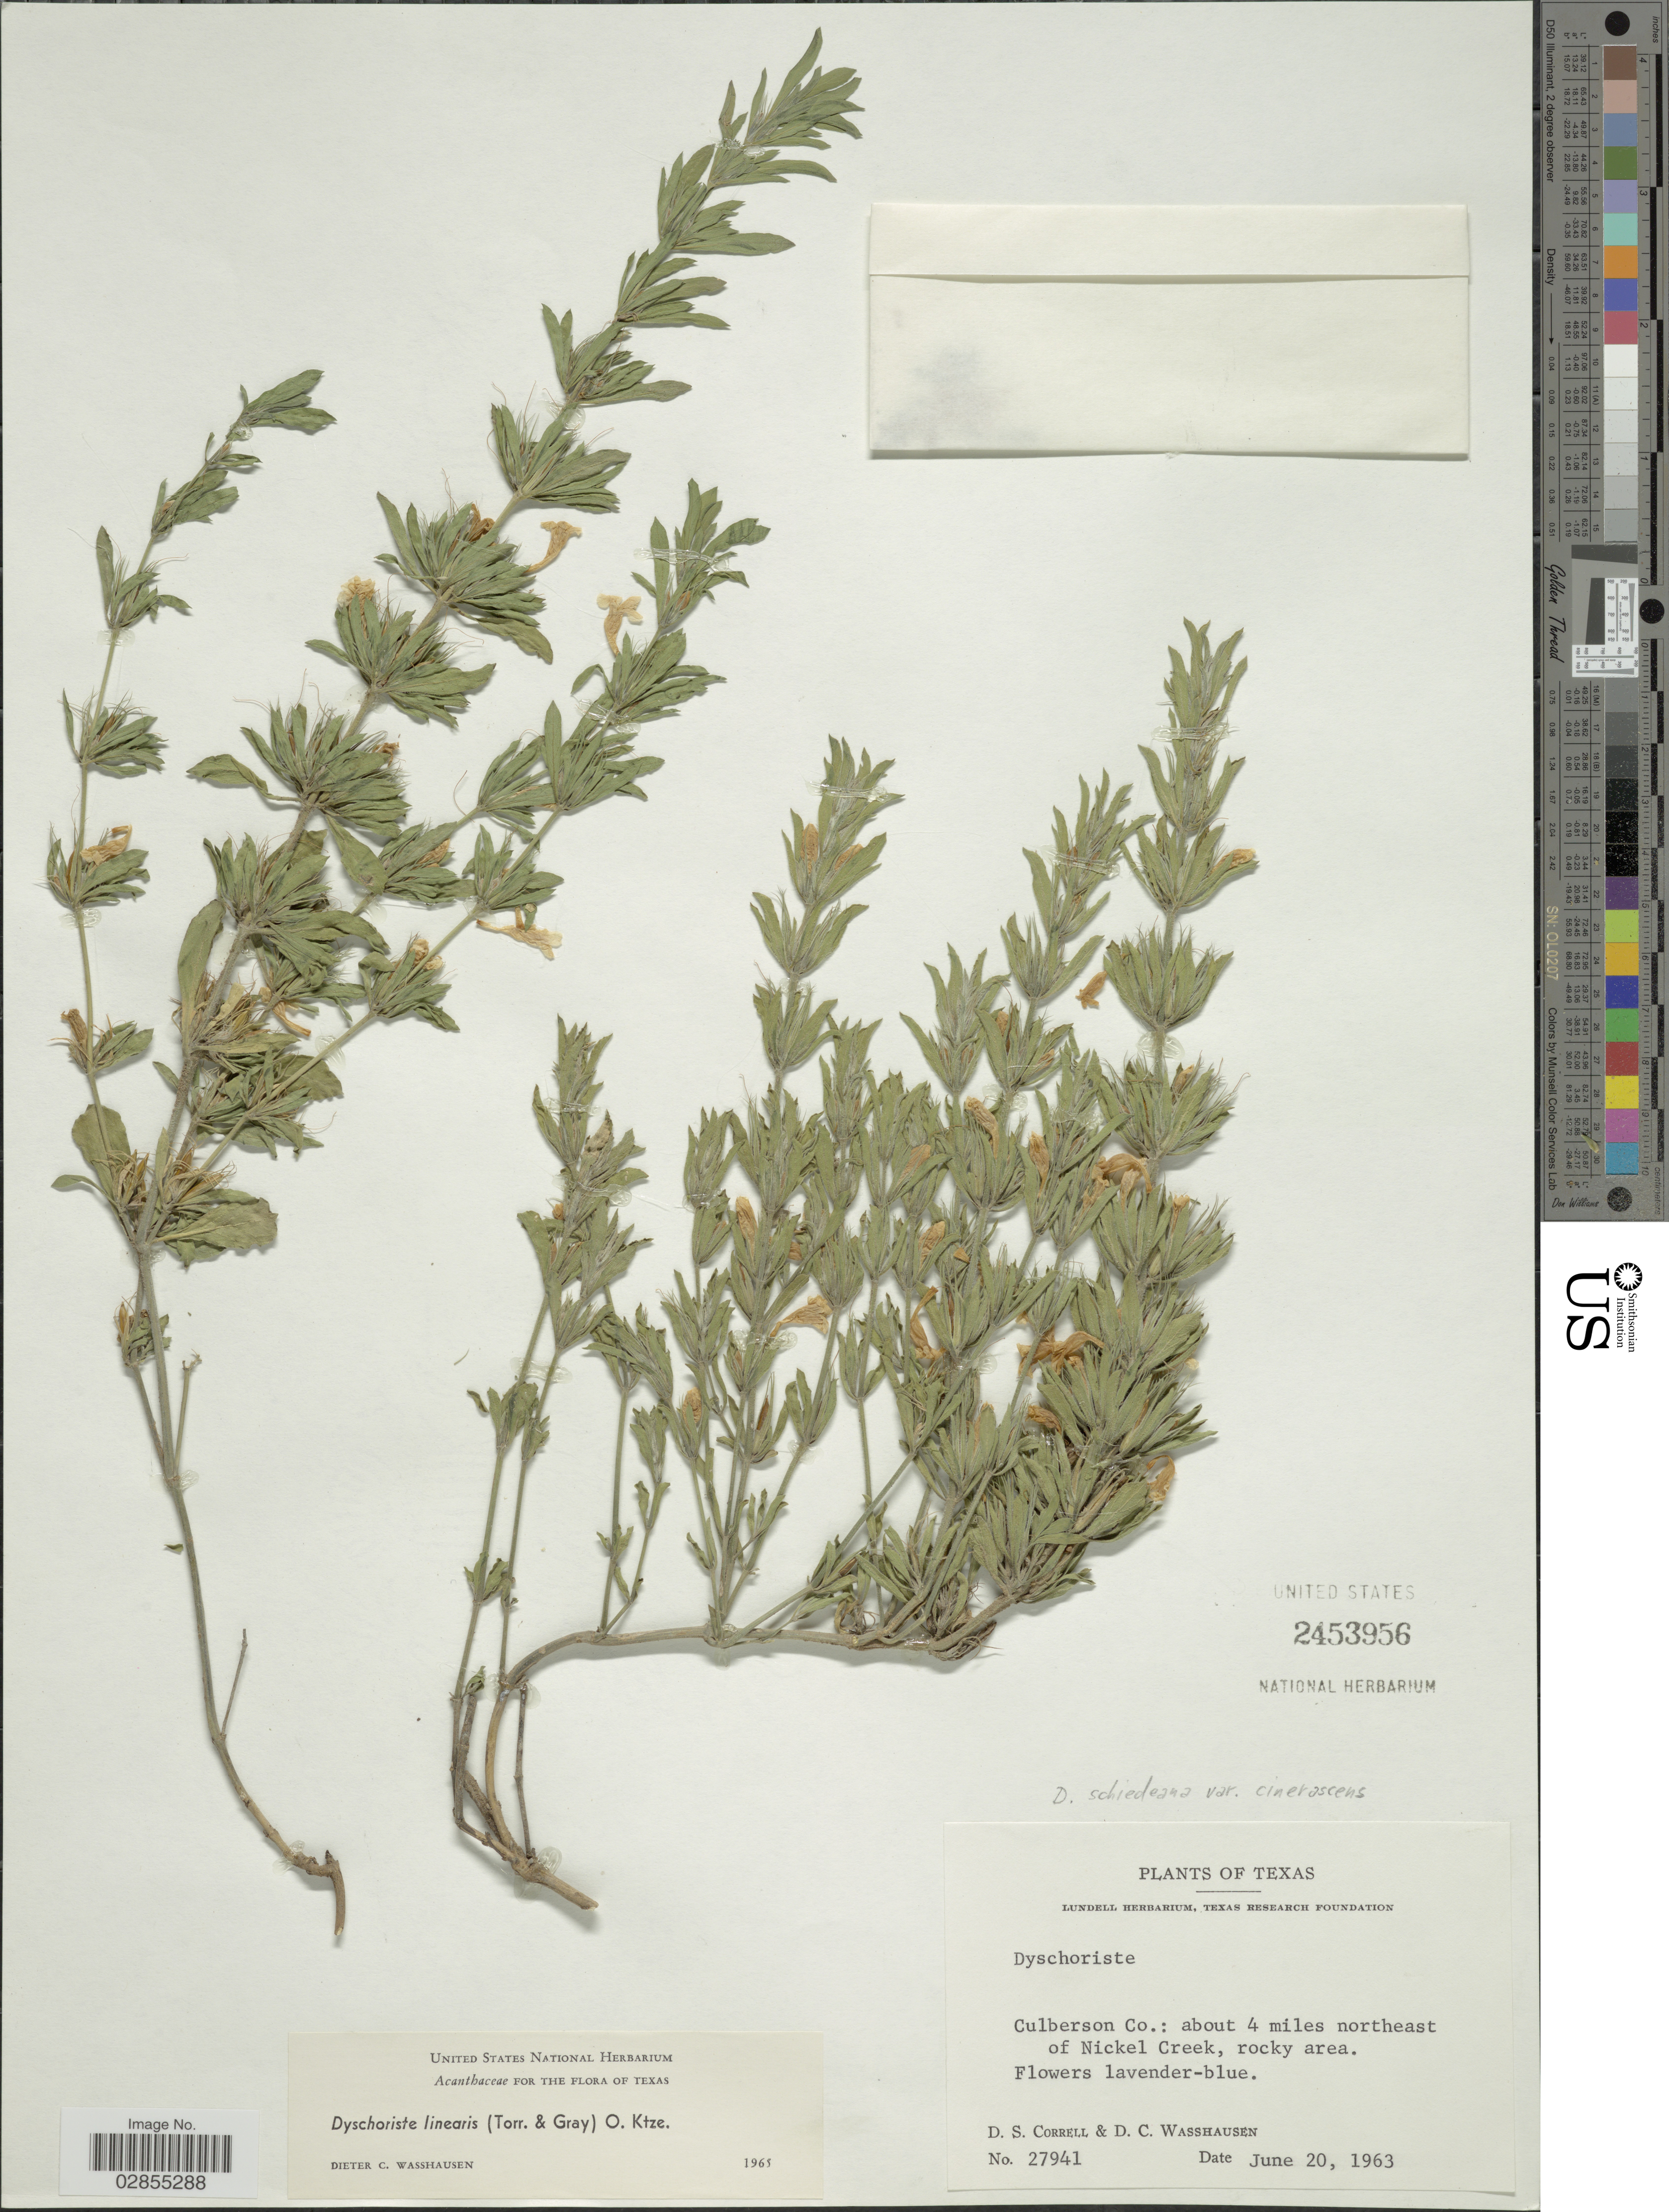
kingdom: Plantae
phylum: Tracheophyta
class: Magnoliopsida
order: Lamiales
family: Acanthaceae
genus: Dyschoriste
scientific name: Dyschoriste schiedeana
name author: (Nees) Kuntze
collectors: D. S. Correll & D. C. Wasshausen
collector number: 27941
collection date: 1963-06-20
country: United States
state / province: Texas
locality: Culberson Co.: about 4 miles northeast of Nickel Creek.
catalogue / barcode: US 2453956